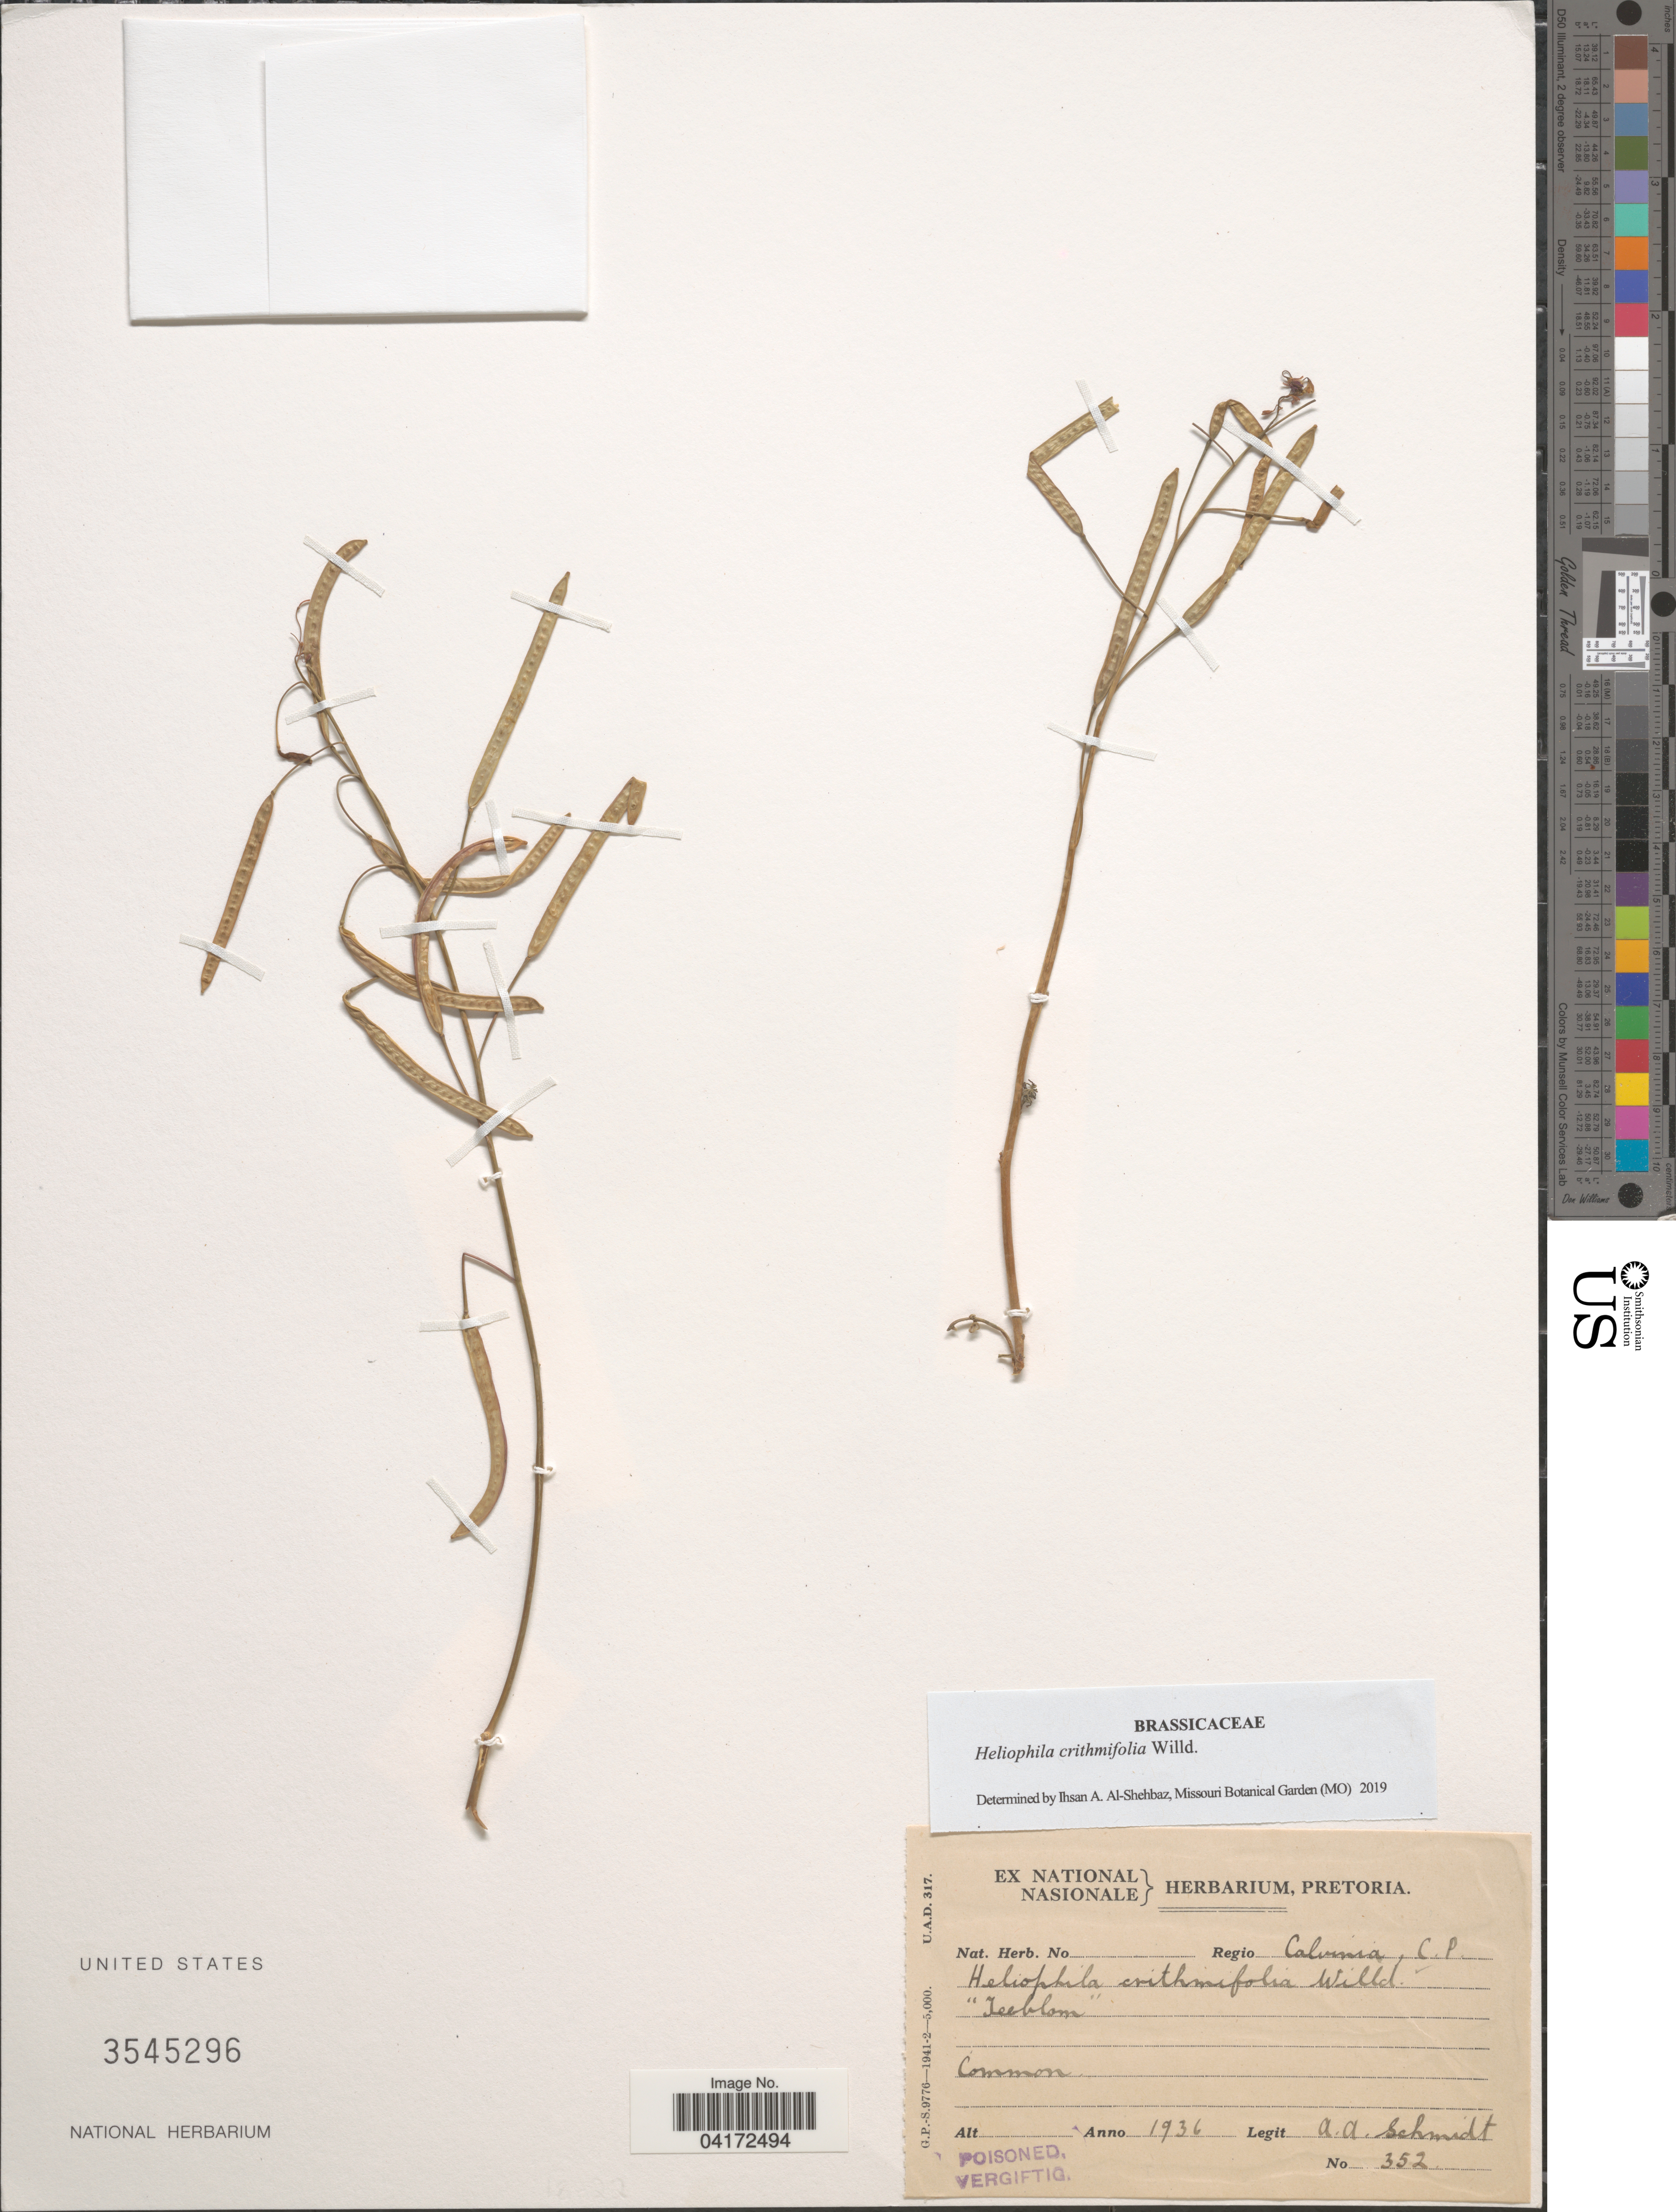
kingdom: Plantae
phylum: Tracheophyta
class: Magnoliopsida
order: Brassicales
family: Brassicaceae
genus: Heliophila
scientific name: Heliophila crithmifolia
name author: Willd.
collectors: A. Schmidt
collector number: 352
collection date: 1936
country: South Africa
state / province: Northern Cape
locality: Regio Calvinia.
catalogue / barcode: US 3545296